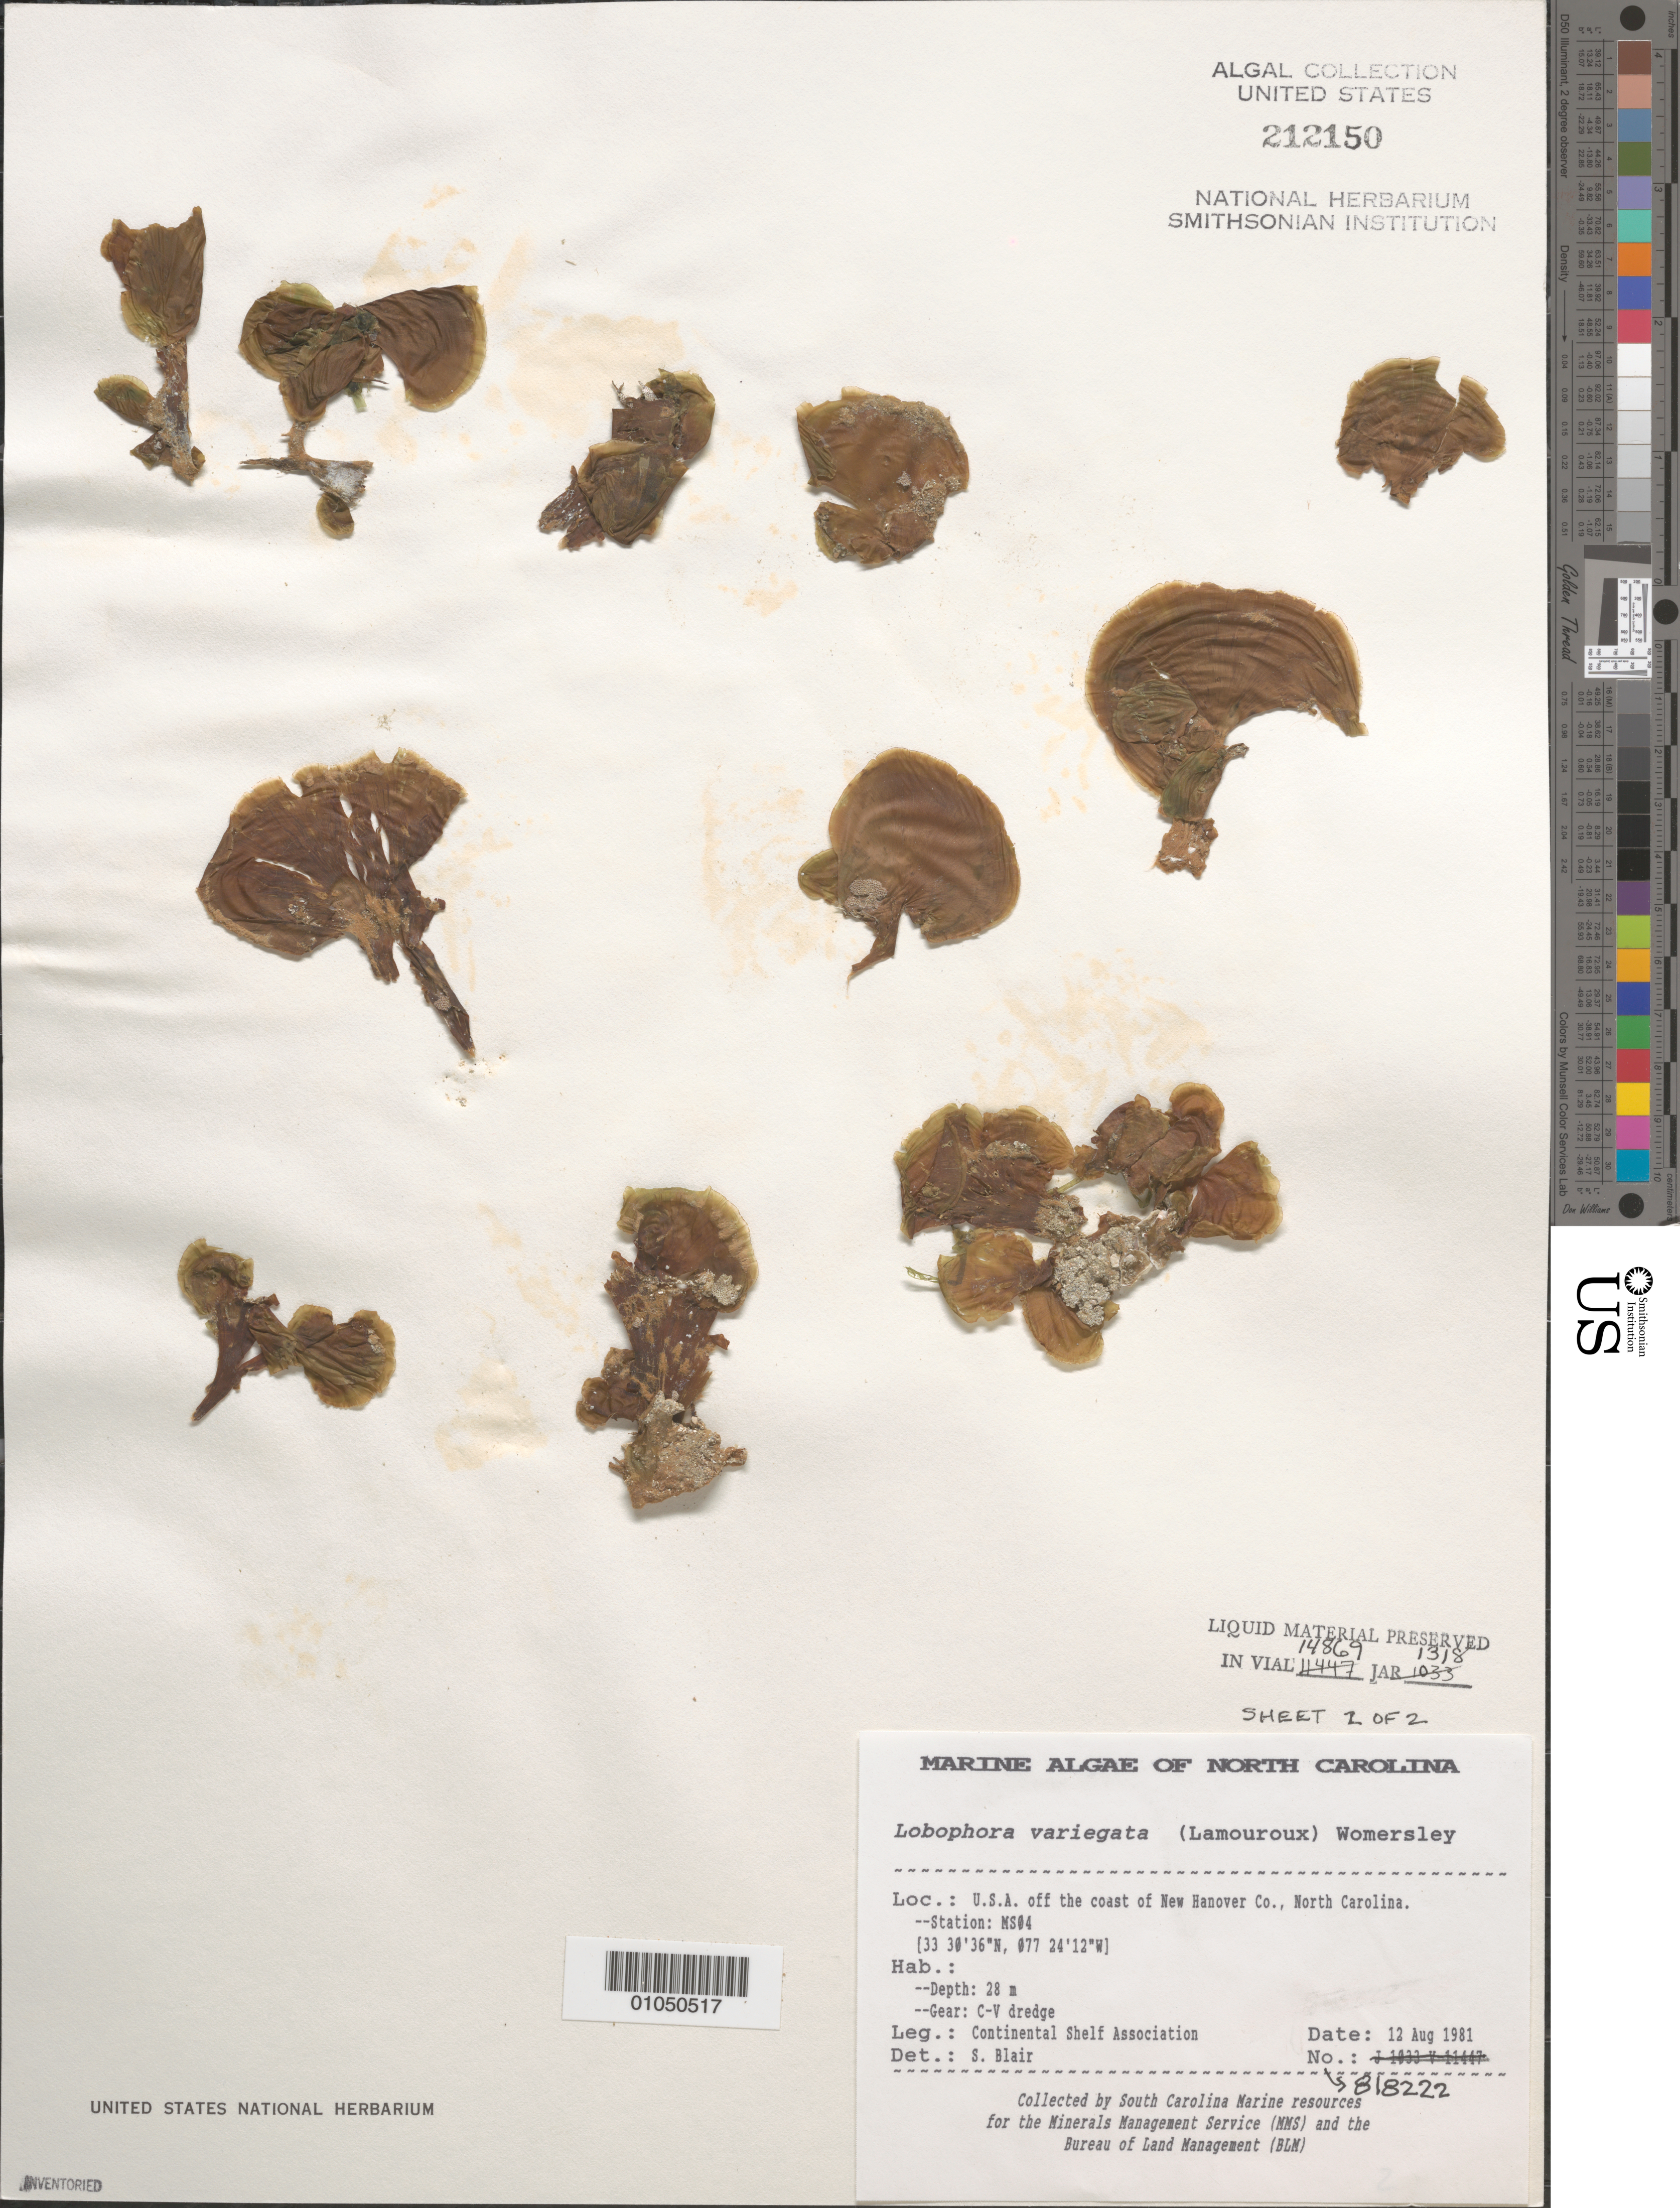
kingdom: Chromista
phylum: Ochrophyta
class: Phaeophyceae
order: Dictyotales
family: Dictyotaceae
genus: Lobophora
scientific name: Lobophora variegata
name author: (J.V.Lamouroux) Womersley & E.C. Oliveira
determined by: Blair, S. M.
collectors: Continental Shelf Associates for the MMS/BLM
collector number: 818222 (Station MS04)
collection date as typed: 12 Aug 1981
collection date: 1981-08-12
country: United States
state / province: North Carolina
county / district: New Hanover County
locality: Off coast of New Hanover County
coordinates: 33 30'36"N, 077 24'12"W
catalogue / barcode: US 212150